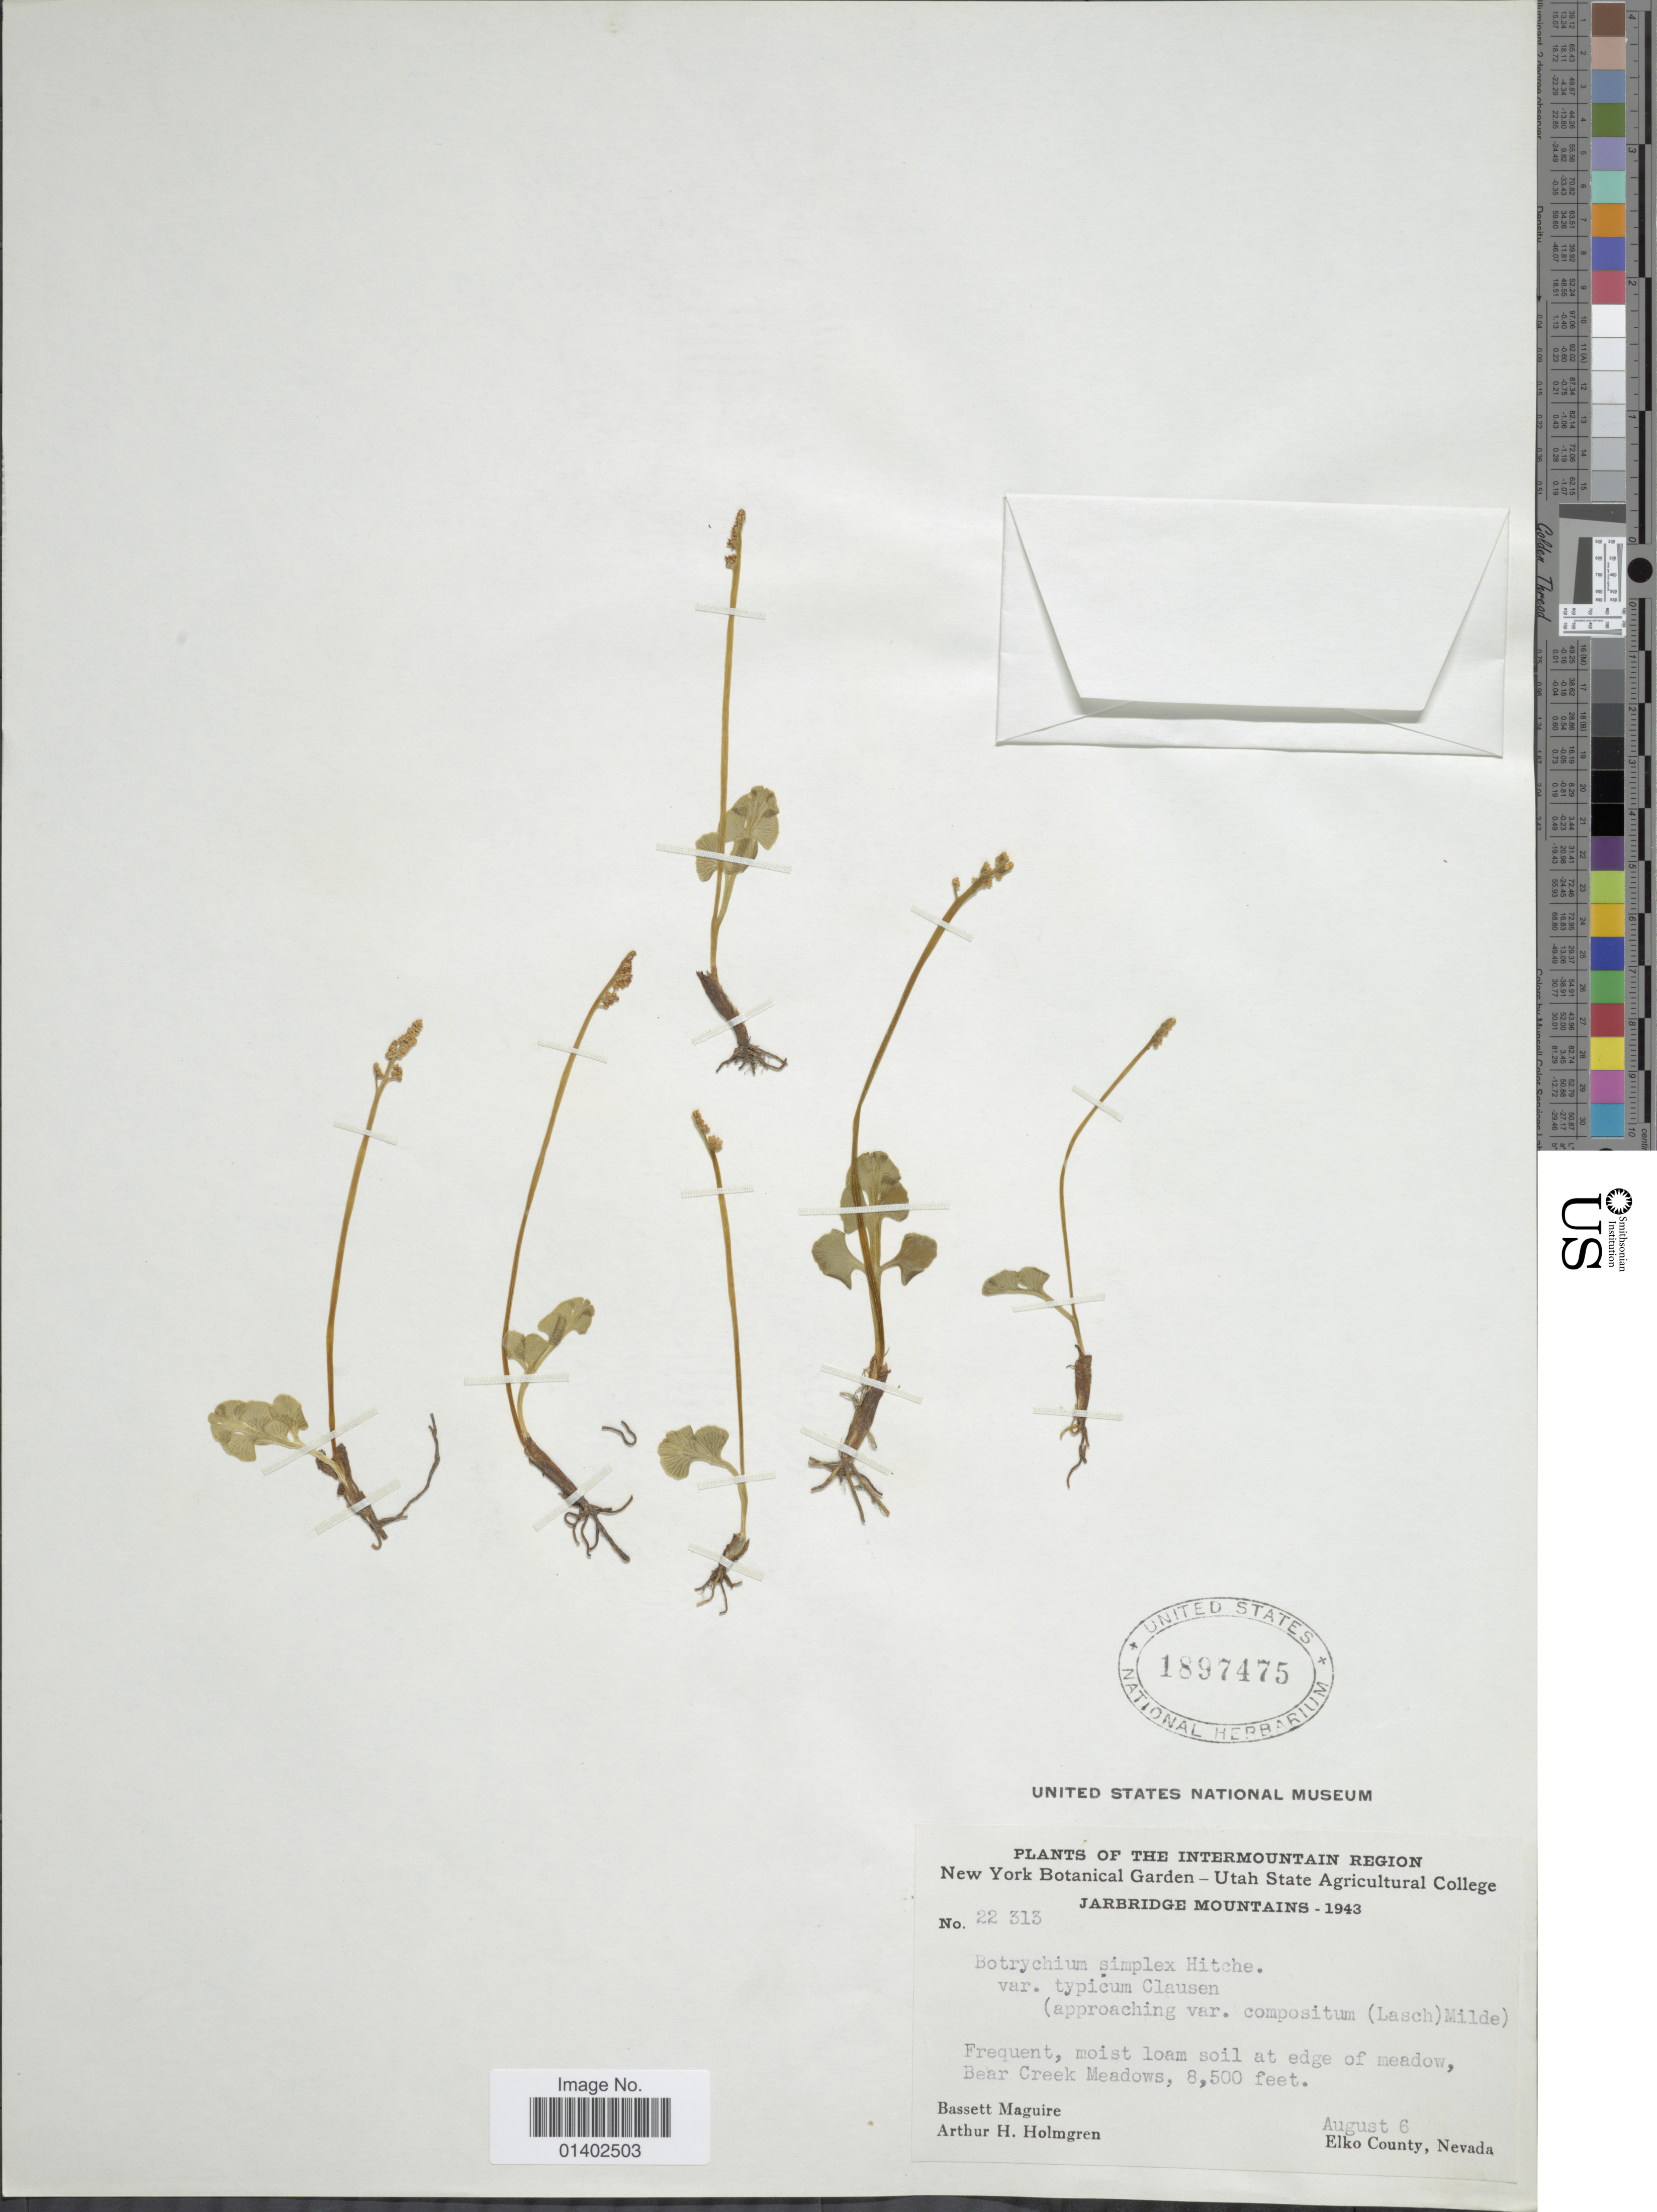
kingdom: Plantae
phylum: Tracheophyta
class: Polypodiopsida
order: Ophioglossales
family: Ophioglossaceae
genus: Botrychium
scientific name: Botrychium simplex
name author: E. Hitchc.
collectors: B. Maguire & A. H. Holmgren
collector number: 22313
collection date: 1943-08-06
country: United States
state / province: Nevada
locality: The Intermountain Region, Jarbridge Mountains, Bear Creek Meadows,Elko County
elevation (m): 2591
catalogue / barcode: US 1897475